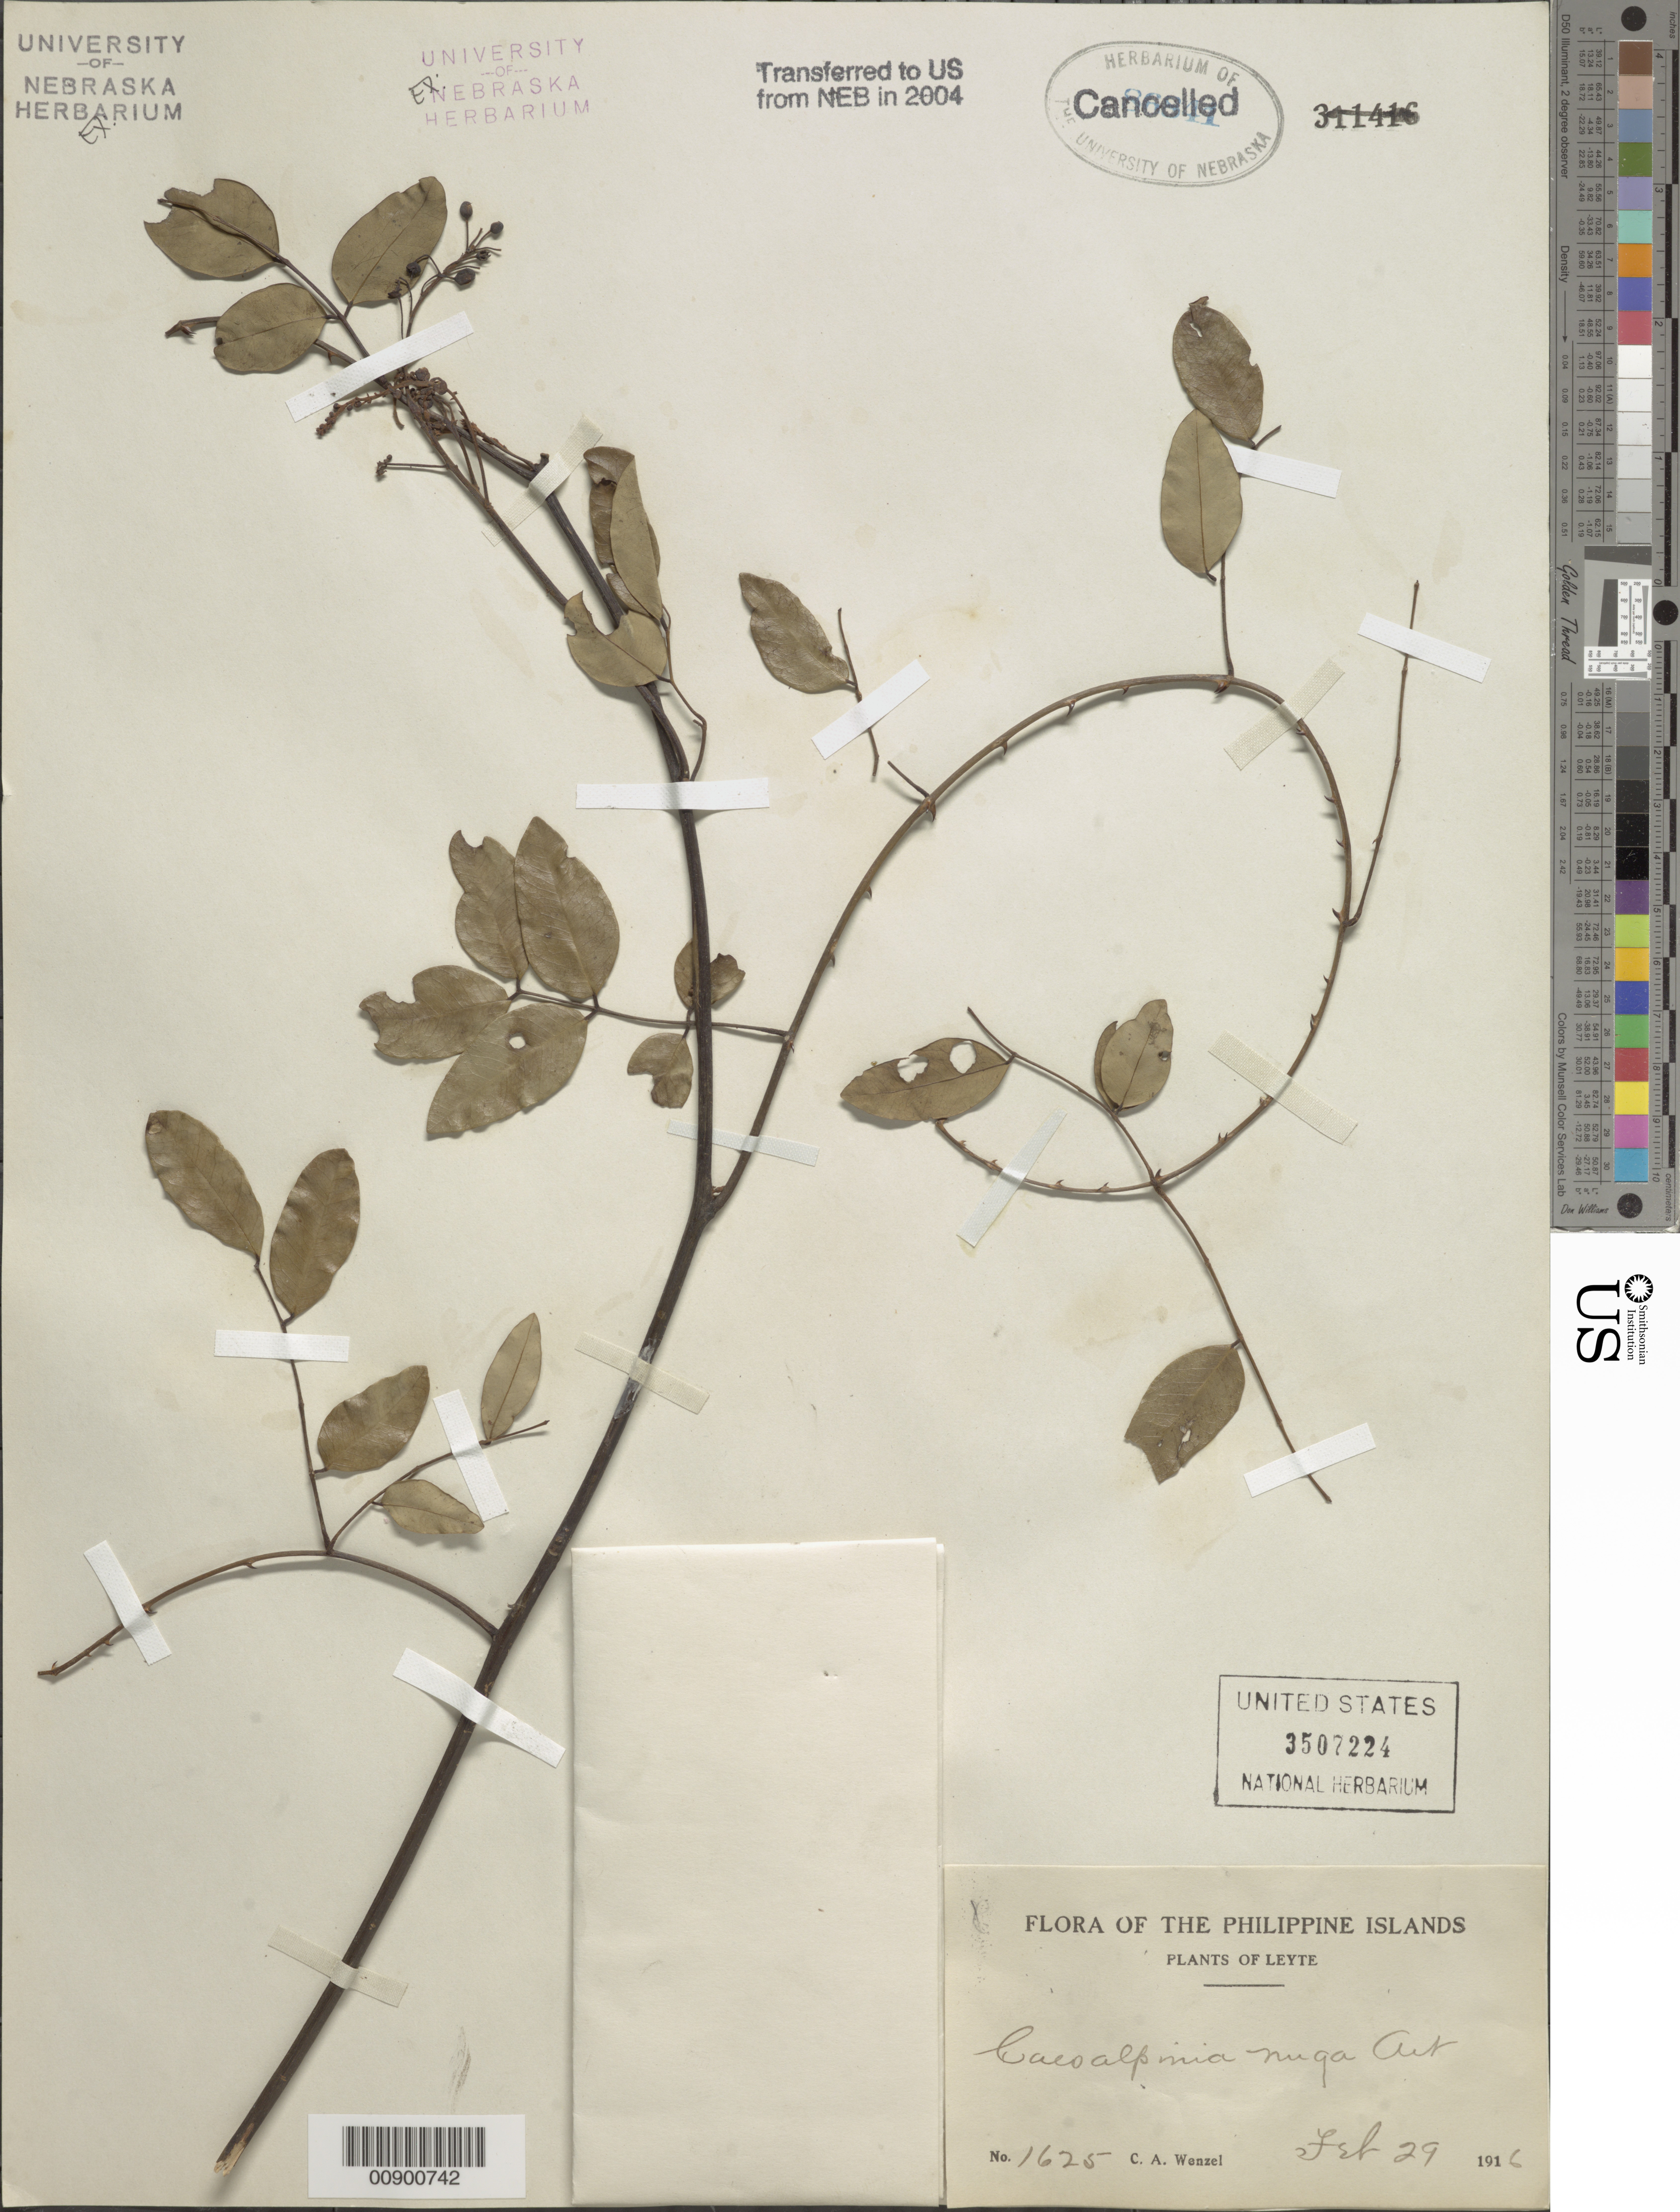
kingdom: Plantae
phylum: Tracheophyta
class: Magnoliopsida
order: Fabales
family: Fabaceae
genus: Ticanto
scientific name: Ticanto crista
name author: (L.) R. Clark & Gagnon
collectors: C. Wenzel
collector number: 1625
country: Philippines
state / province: Eastern Visayas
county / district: Leyte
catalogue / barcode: US 3507224